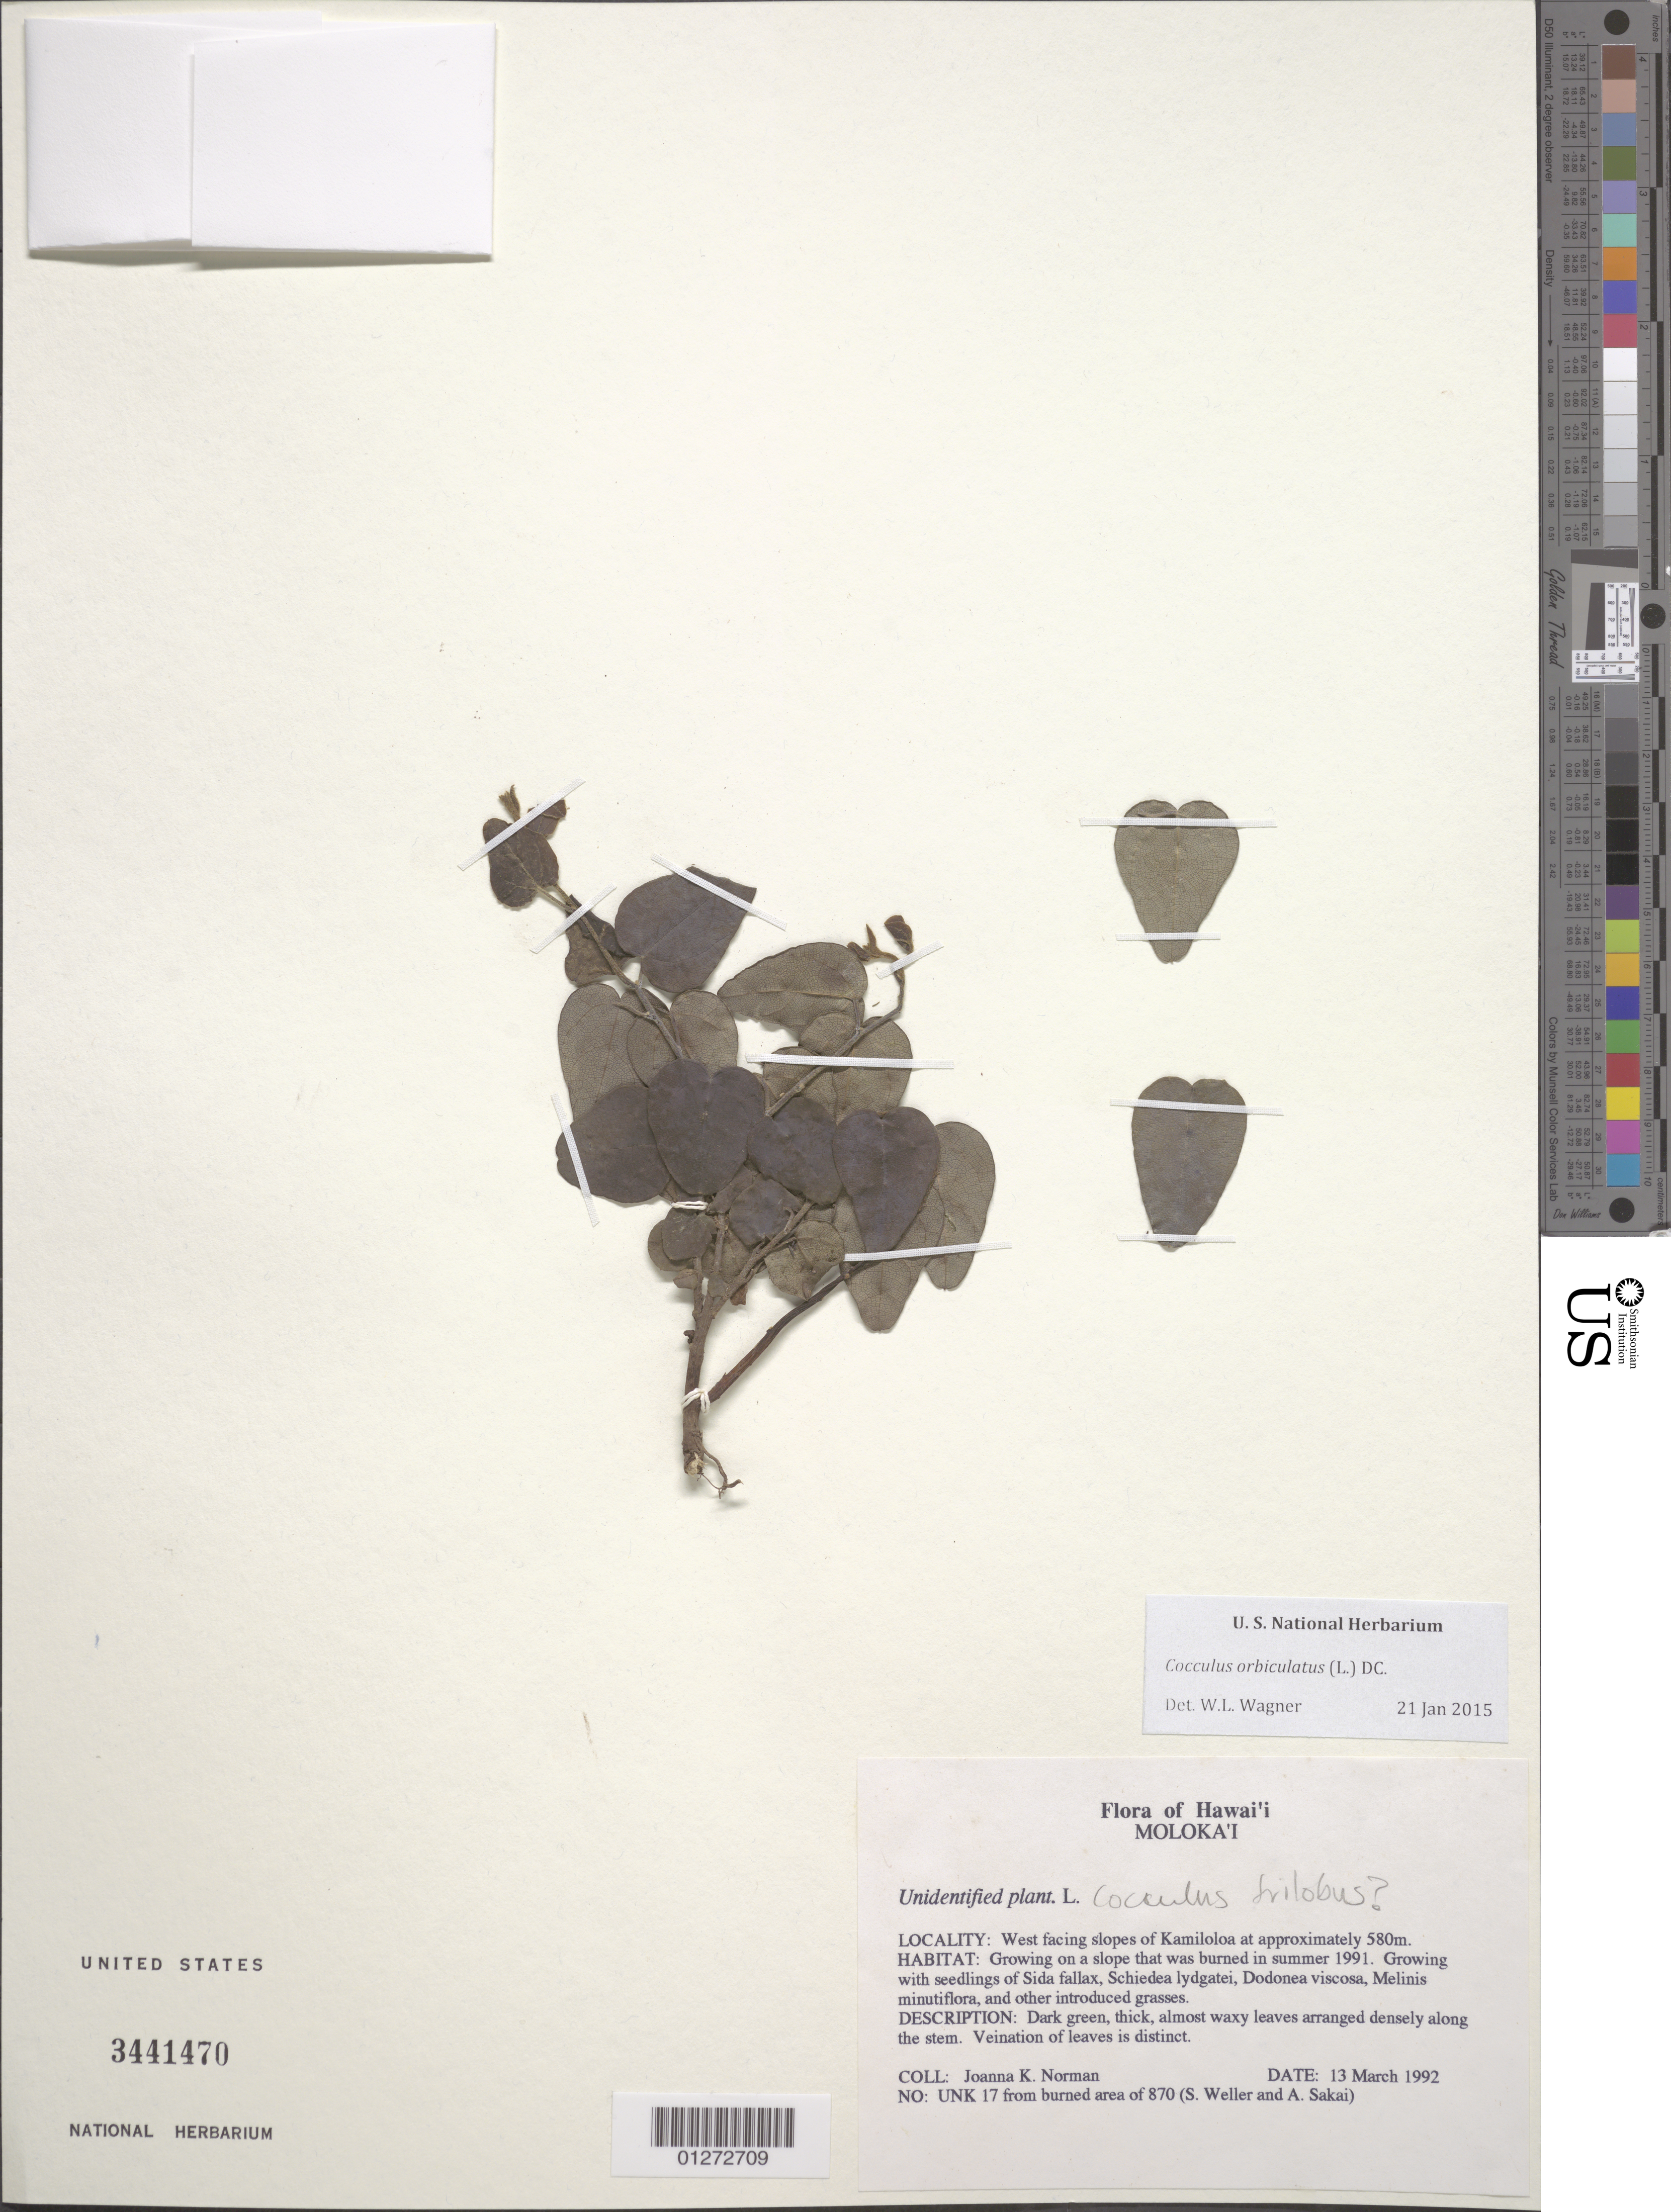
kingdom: Plantae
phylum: Tracheophyta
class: Magnoliopsida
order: Ranunculales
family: Menispermaceae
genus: Cocculus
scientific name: Cocculus orbiculatus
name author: (L.) DC.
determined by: Wagner, W. L., (BOT), Smithsonian Institution - National Museum of Natural History (UNITED STATES)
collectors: J. Norman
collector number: UNK 17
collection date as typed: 13 Mar 1992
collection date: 1992-03-13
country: United States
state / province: Hawaii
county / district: Maui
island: Moloka'i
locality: West facing slopes of Kamiloloa, from burned area of 870.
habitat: Slope that was burned in summer 1991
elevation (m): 580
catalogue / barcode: US 3441470